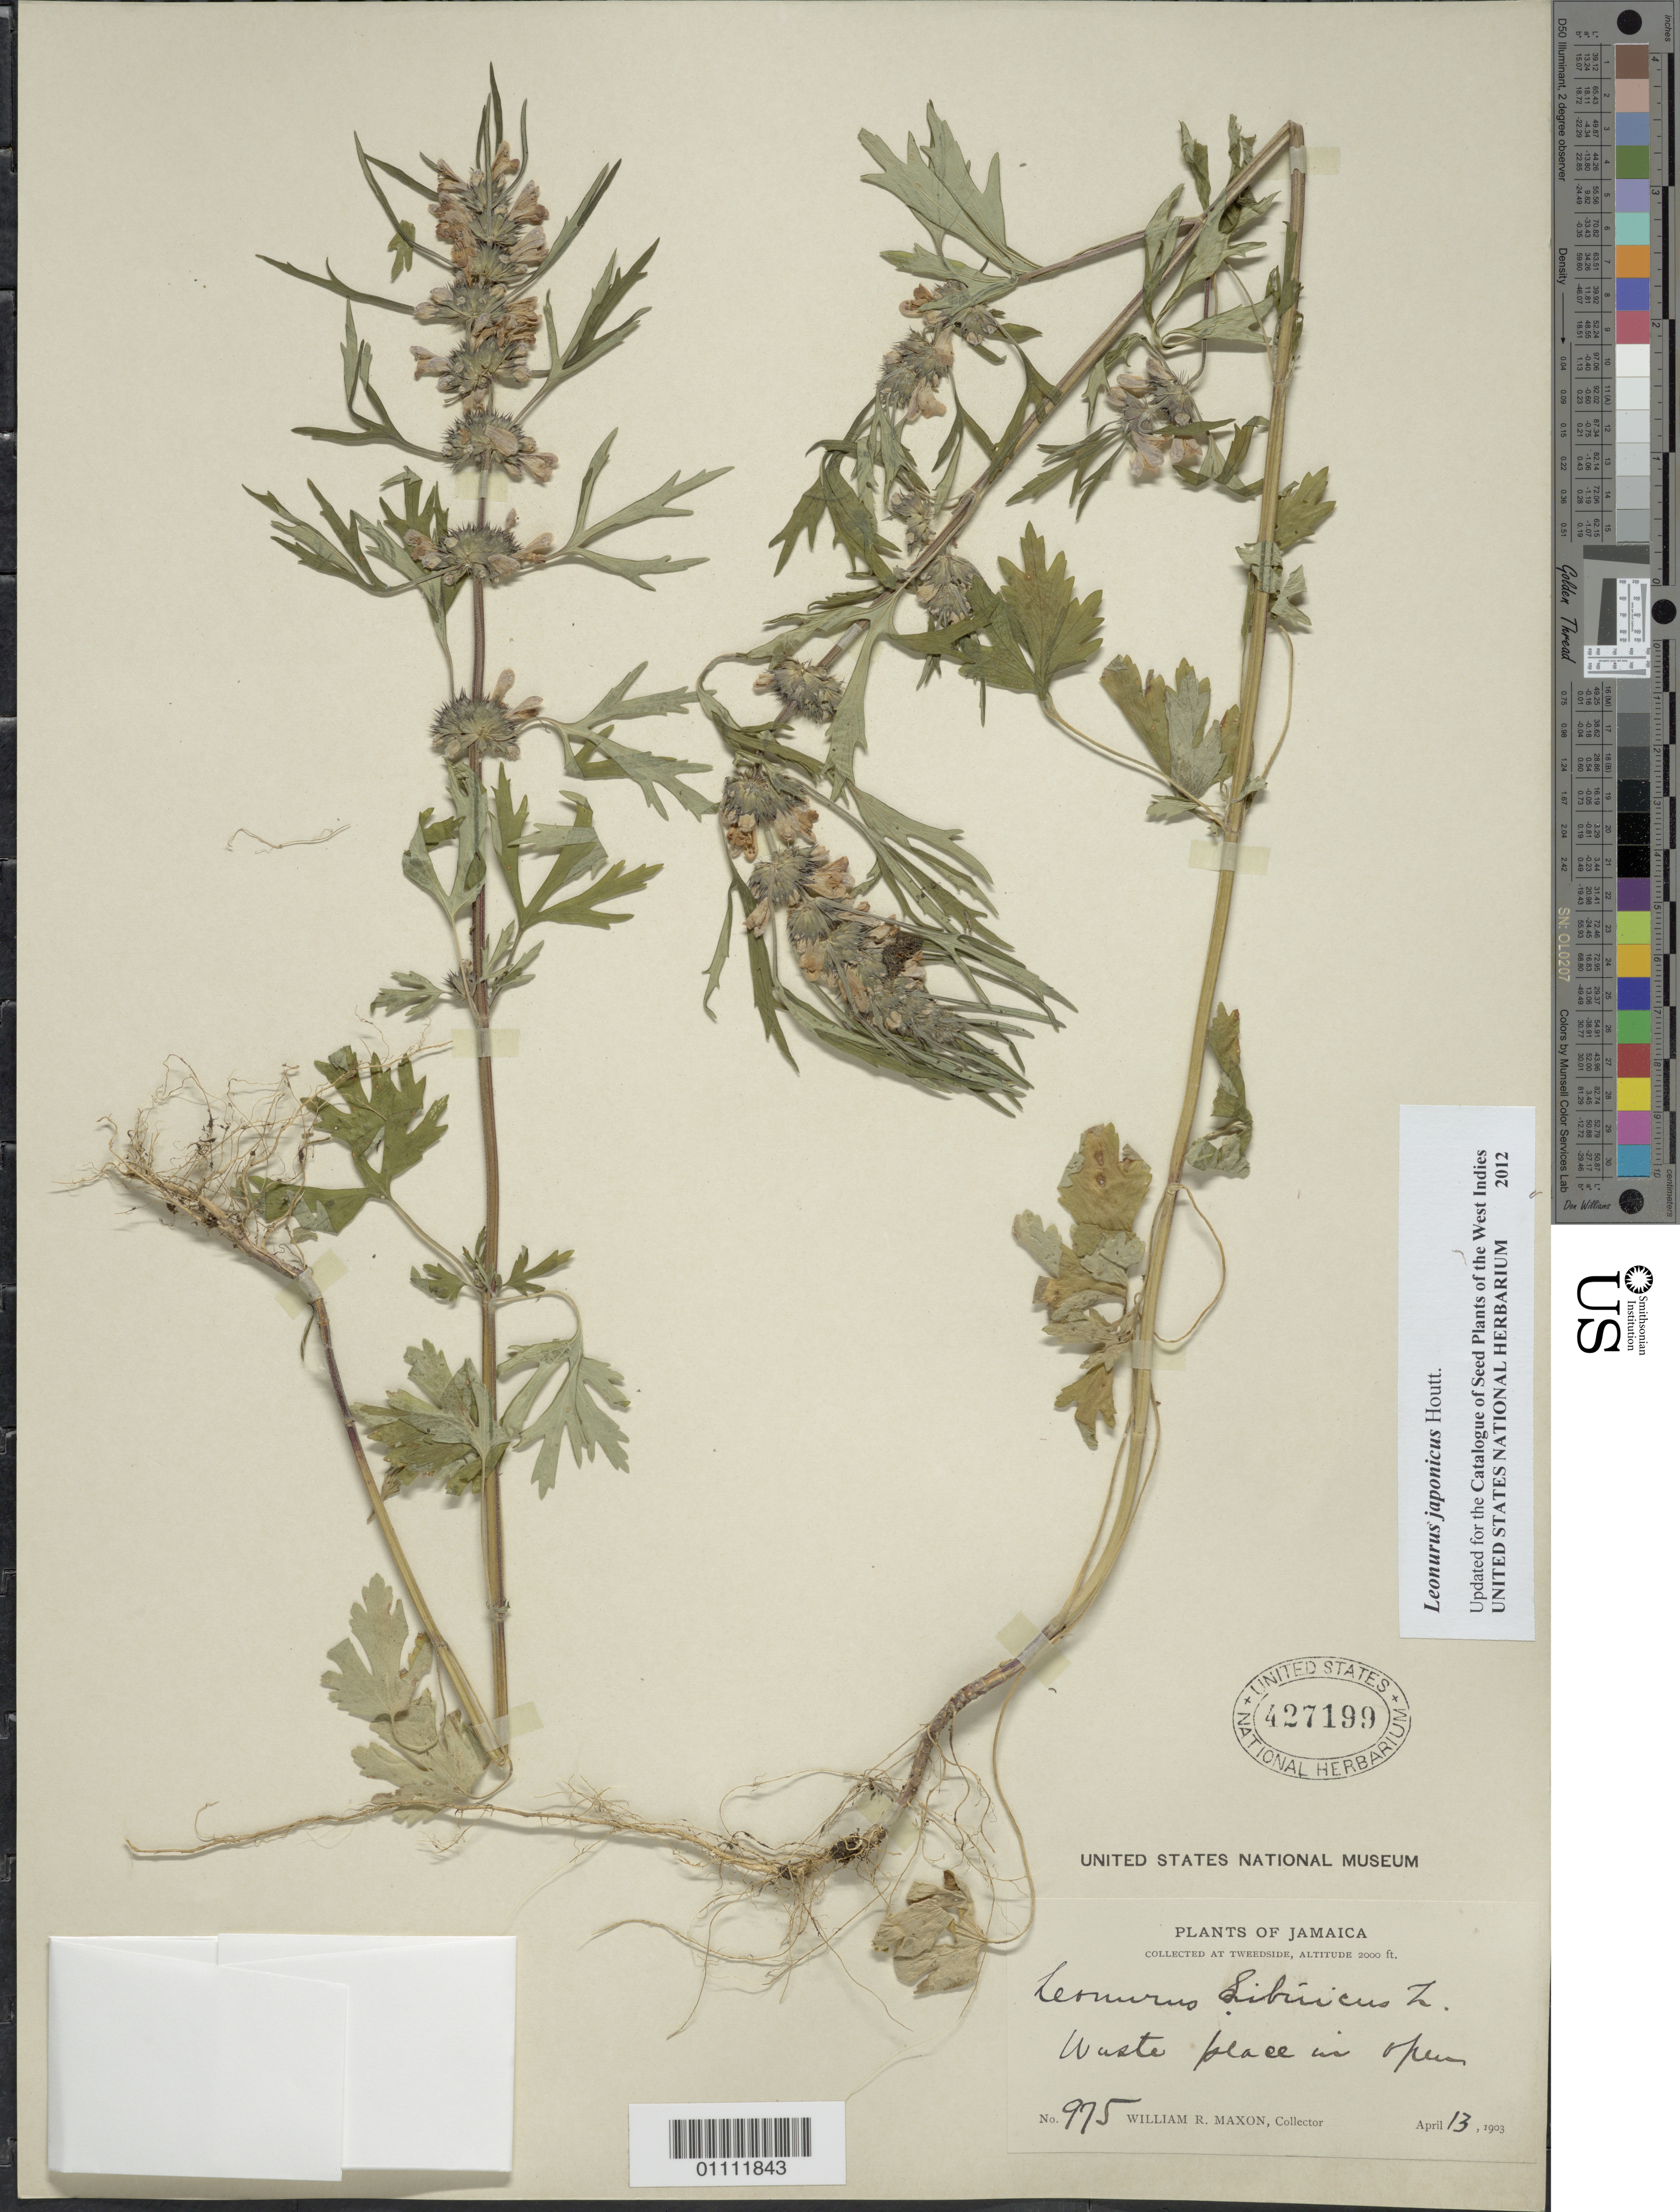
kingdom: Plantae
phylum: Tracheophyta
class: Magnoliopsida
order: Lamiales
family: Lamiaceae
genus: Leonurus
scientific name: Leonurus japonicus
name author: Houtt.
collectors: W. R. Maxon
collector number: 975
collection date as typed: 13 Apr 1903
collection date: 1903-04-13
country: Jamaica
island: Jamaica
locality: Tweedside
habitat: Waste places in open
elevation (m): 610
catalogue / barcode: US 427199